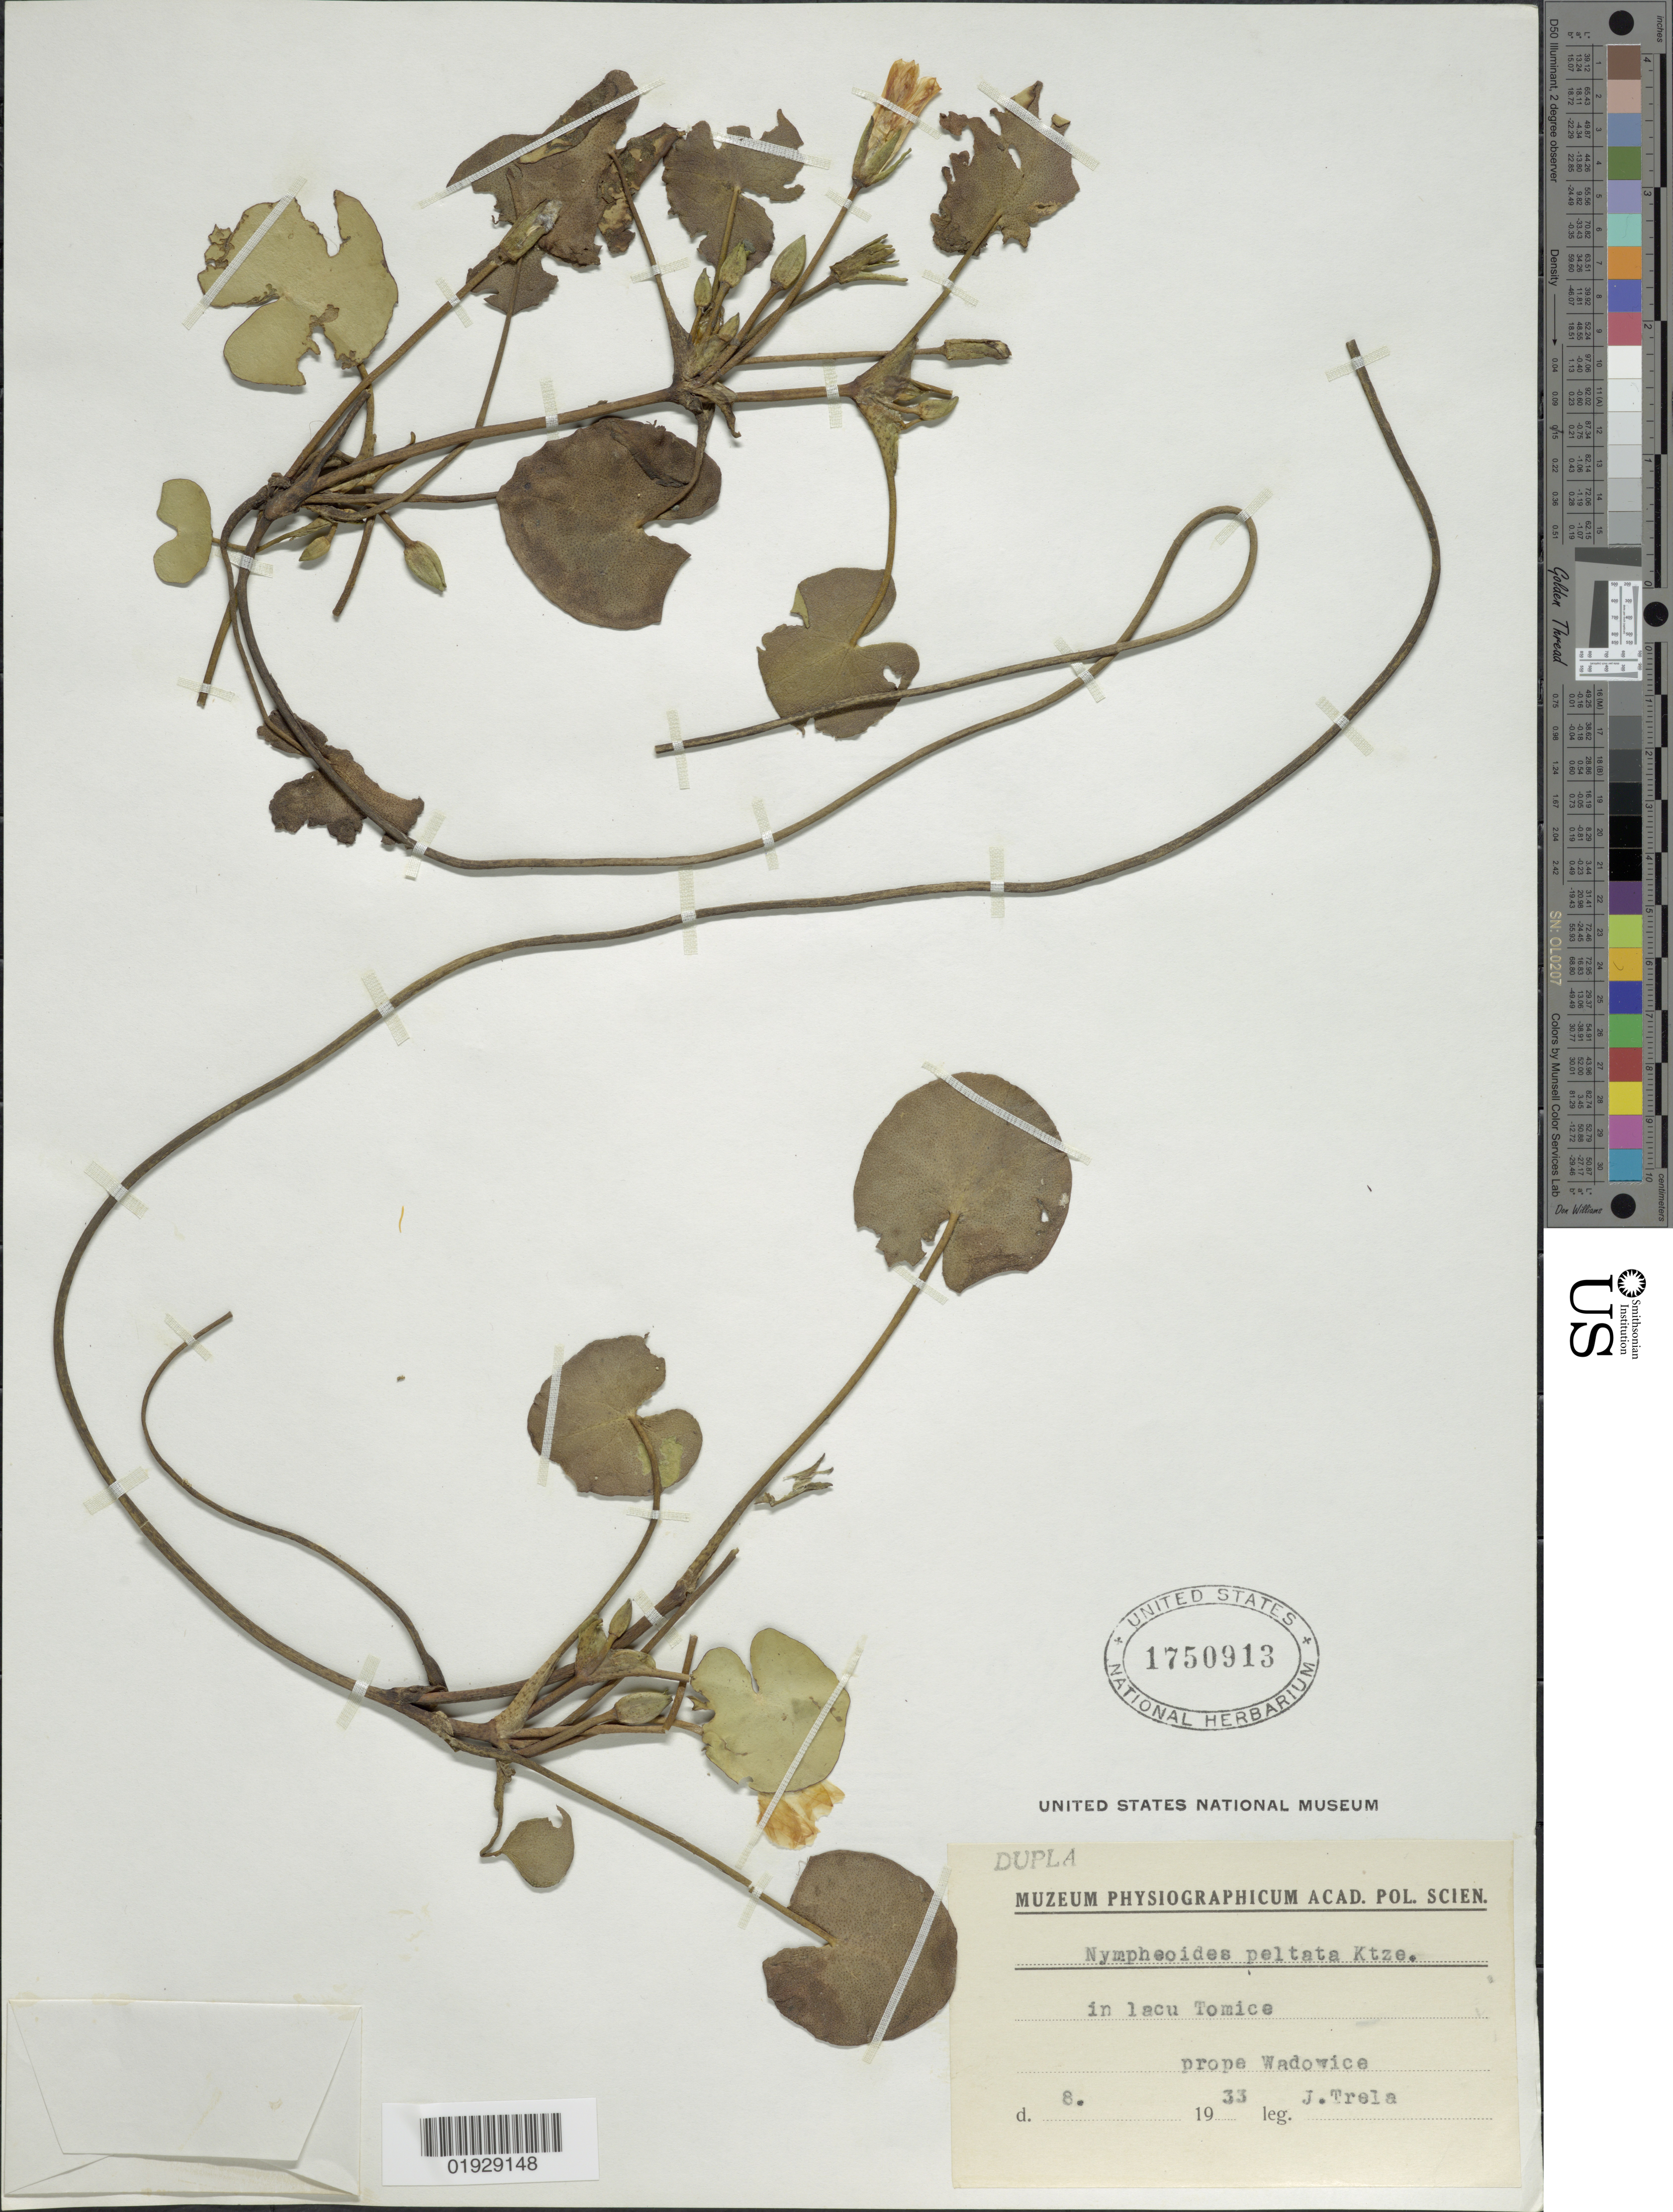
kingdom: Plantae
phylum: Tracheophyta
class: Magnoliopsida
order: Asterales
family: Menyanthaceae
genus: Nymphoides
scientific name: Nymphoides peltata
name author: (J.F. Gmel.) Britton & Rendle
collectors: J. Trela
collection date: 1933-08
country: Poland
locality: In lacu Tomice prope Wadowice.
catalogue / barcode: US 1750913